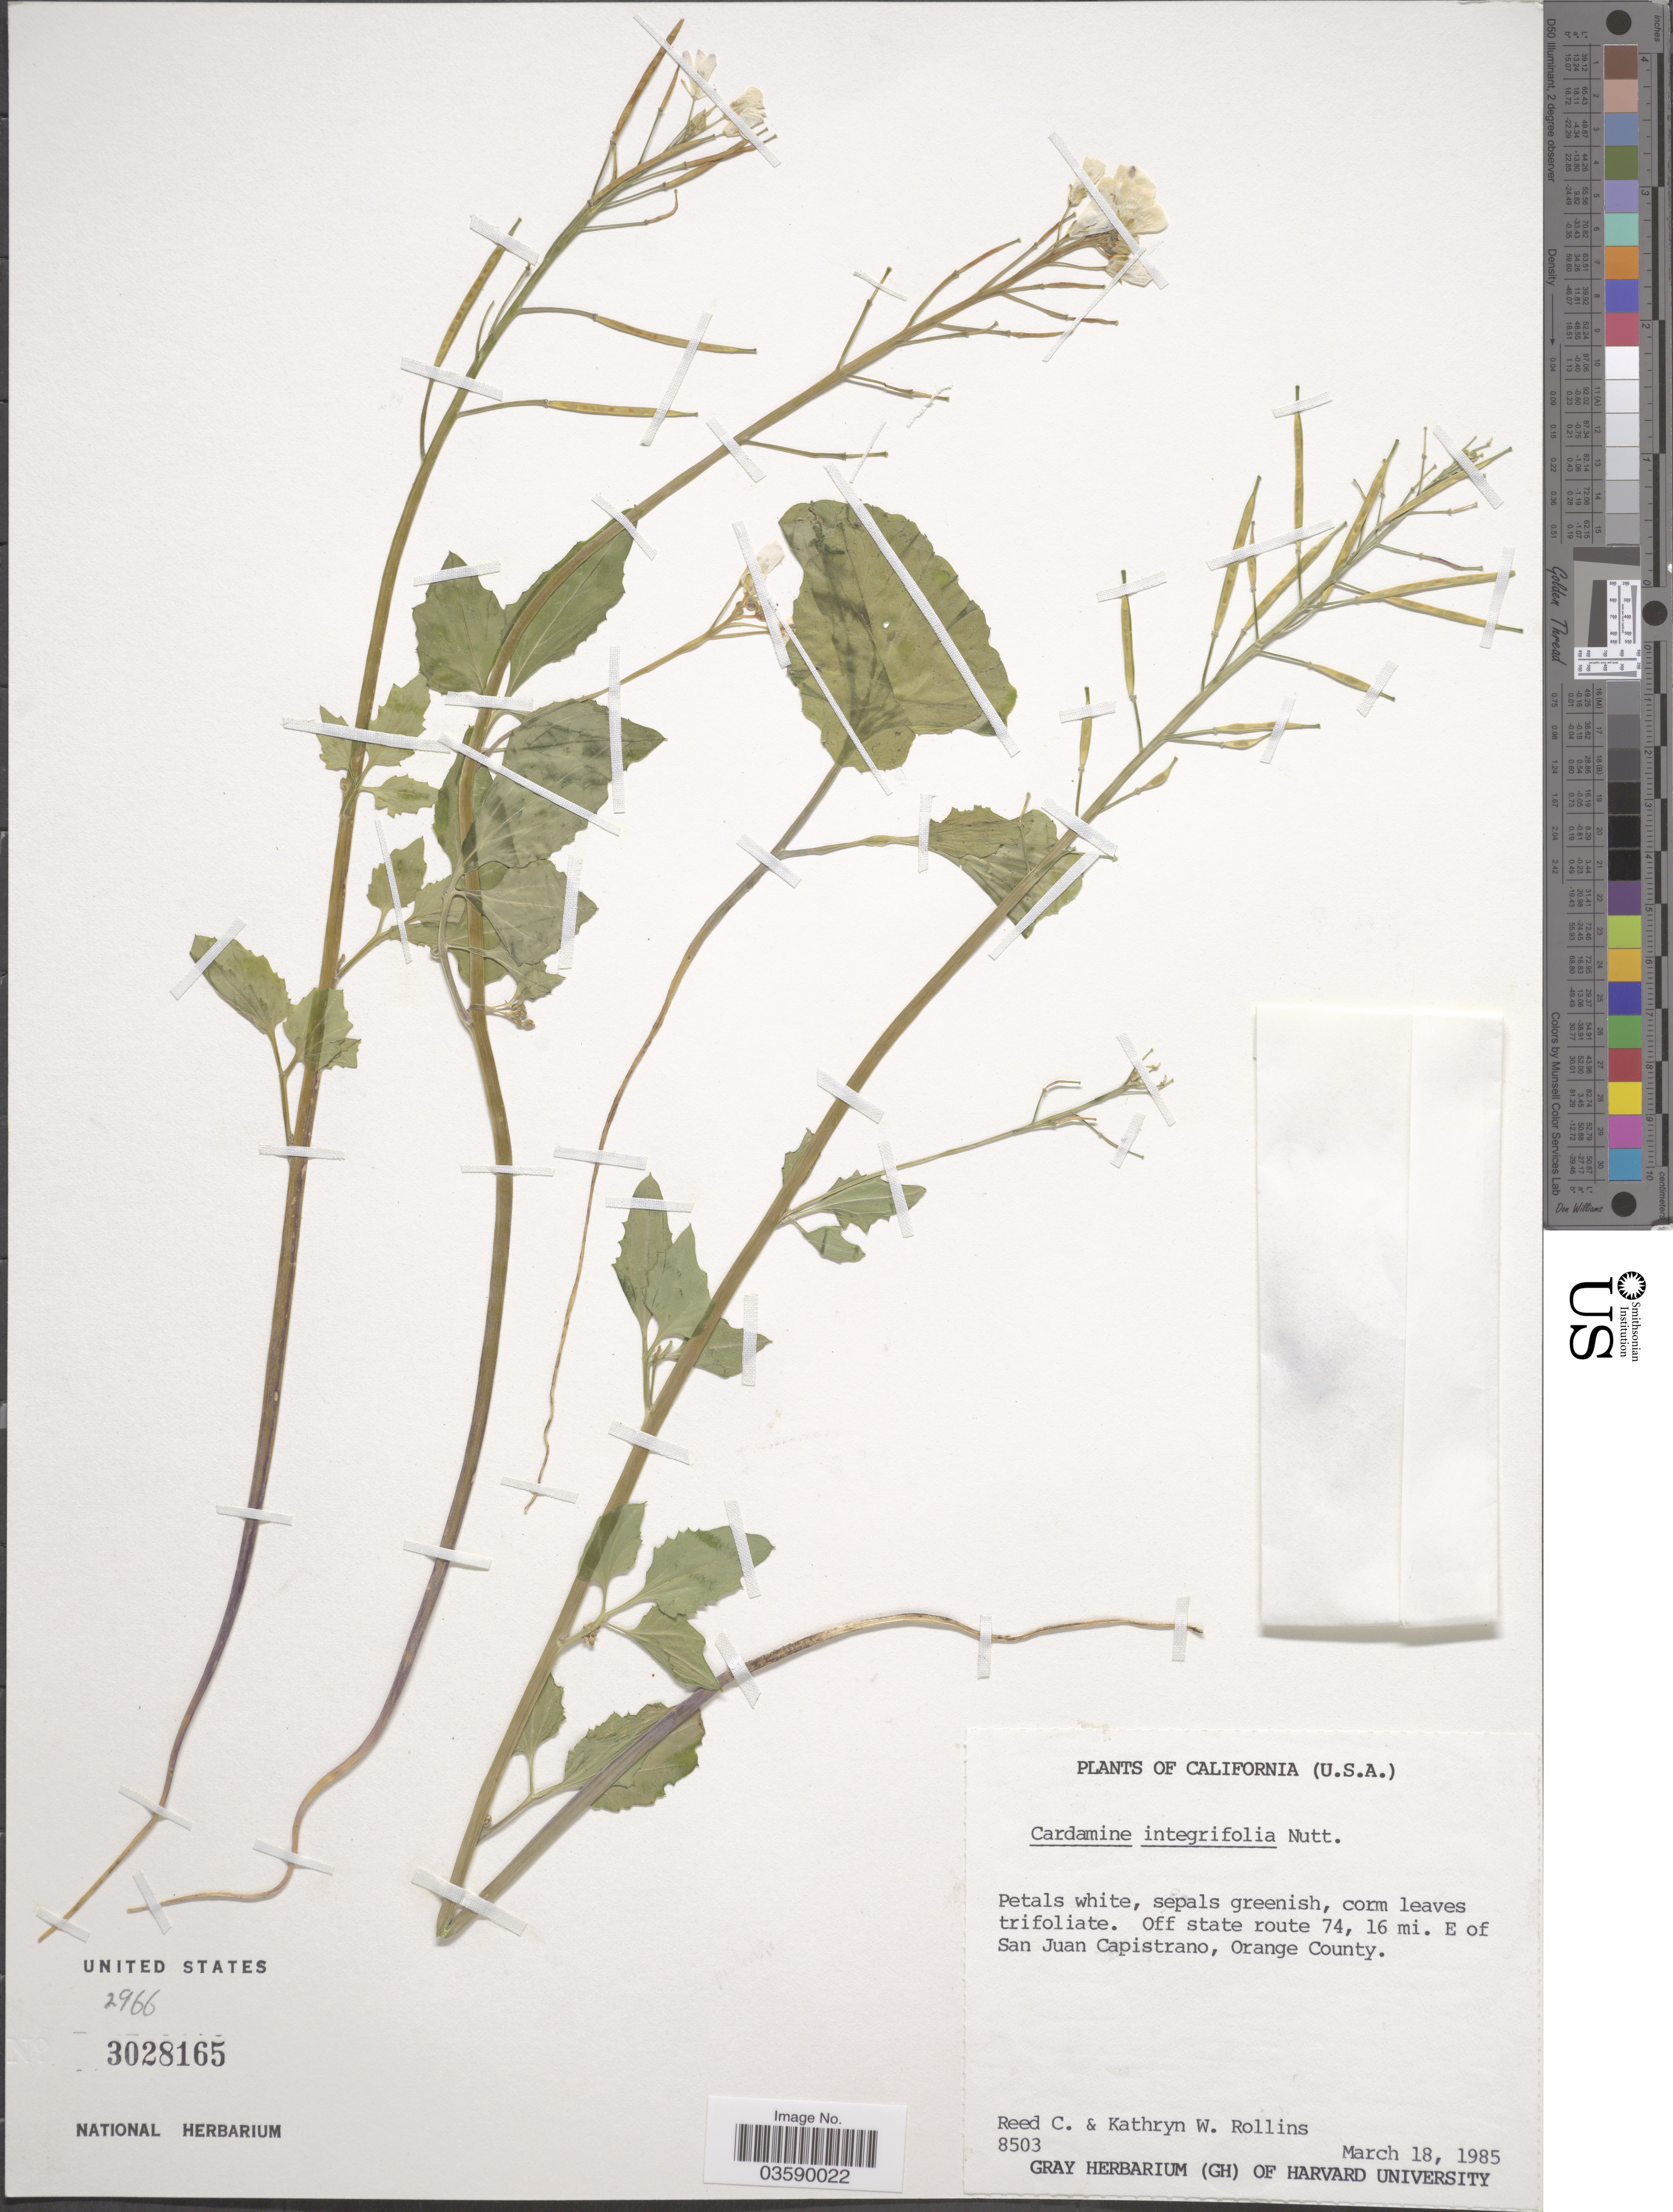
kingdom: Plantae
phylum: Tracheophyta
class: Magnoliopsida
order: Brassicales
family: Brassicaceae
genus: Cardamine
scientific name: Cardamine pratensis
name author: L.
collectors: R. C. Rollins & K. W. Rollins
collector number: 8503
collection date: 1985-03-18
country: United States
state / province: California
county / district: Orange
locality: Off state route 74, 16 mi. E of San Juan Capistrano, Orange County.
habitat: off state route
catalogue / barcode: US 3028165